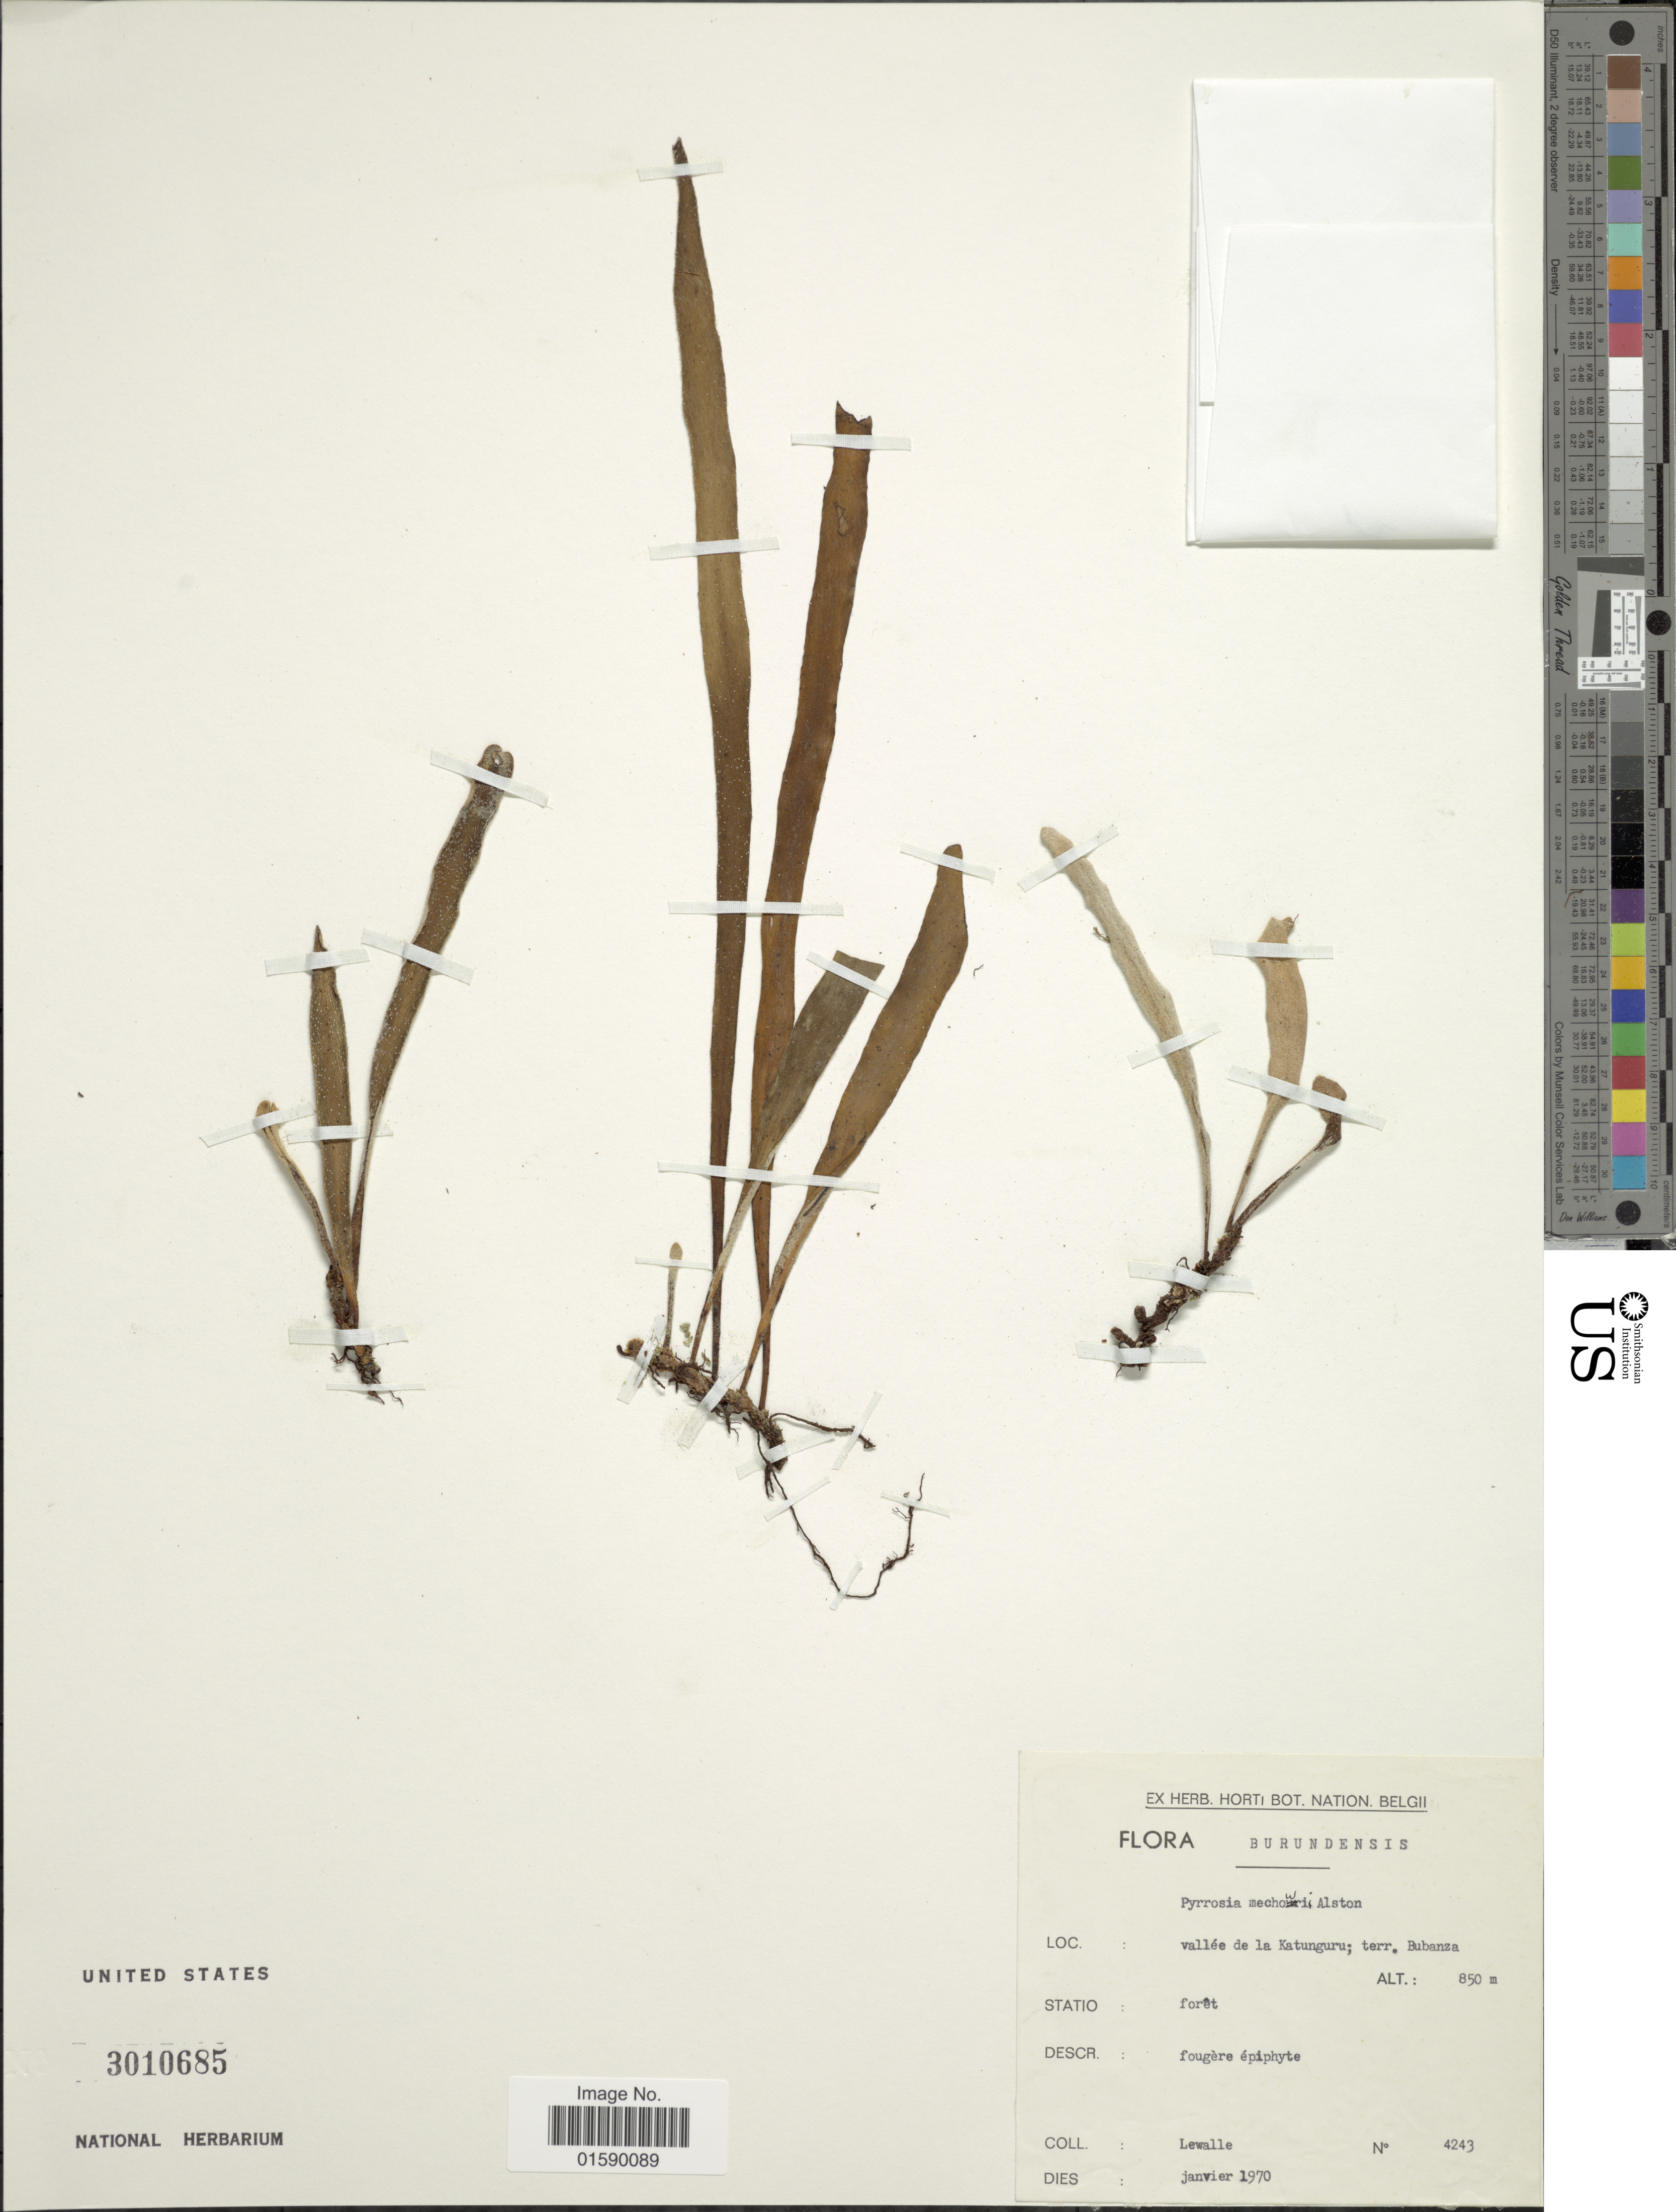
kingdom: Plantae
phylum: Tracheophyta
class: Polypodiopsida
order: Polypodiales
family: Polypodiaceae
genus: Pyrrosia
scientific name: Pyrrosia sp.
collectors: J. Lewalle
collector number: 4243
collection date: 1970-01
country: Burundi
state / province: Bubanza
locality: Burundiensis, vallee de la Katuguru; Terr. Bubanza.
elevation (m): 850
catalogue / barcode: US 3010685